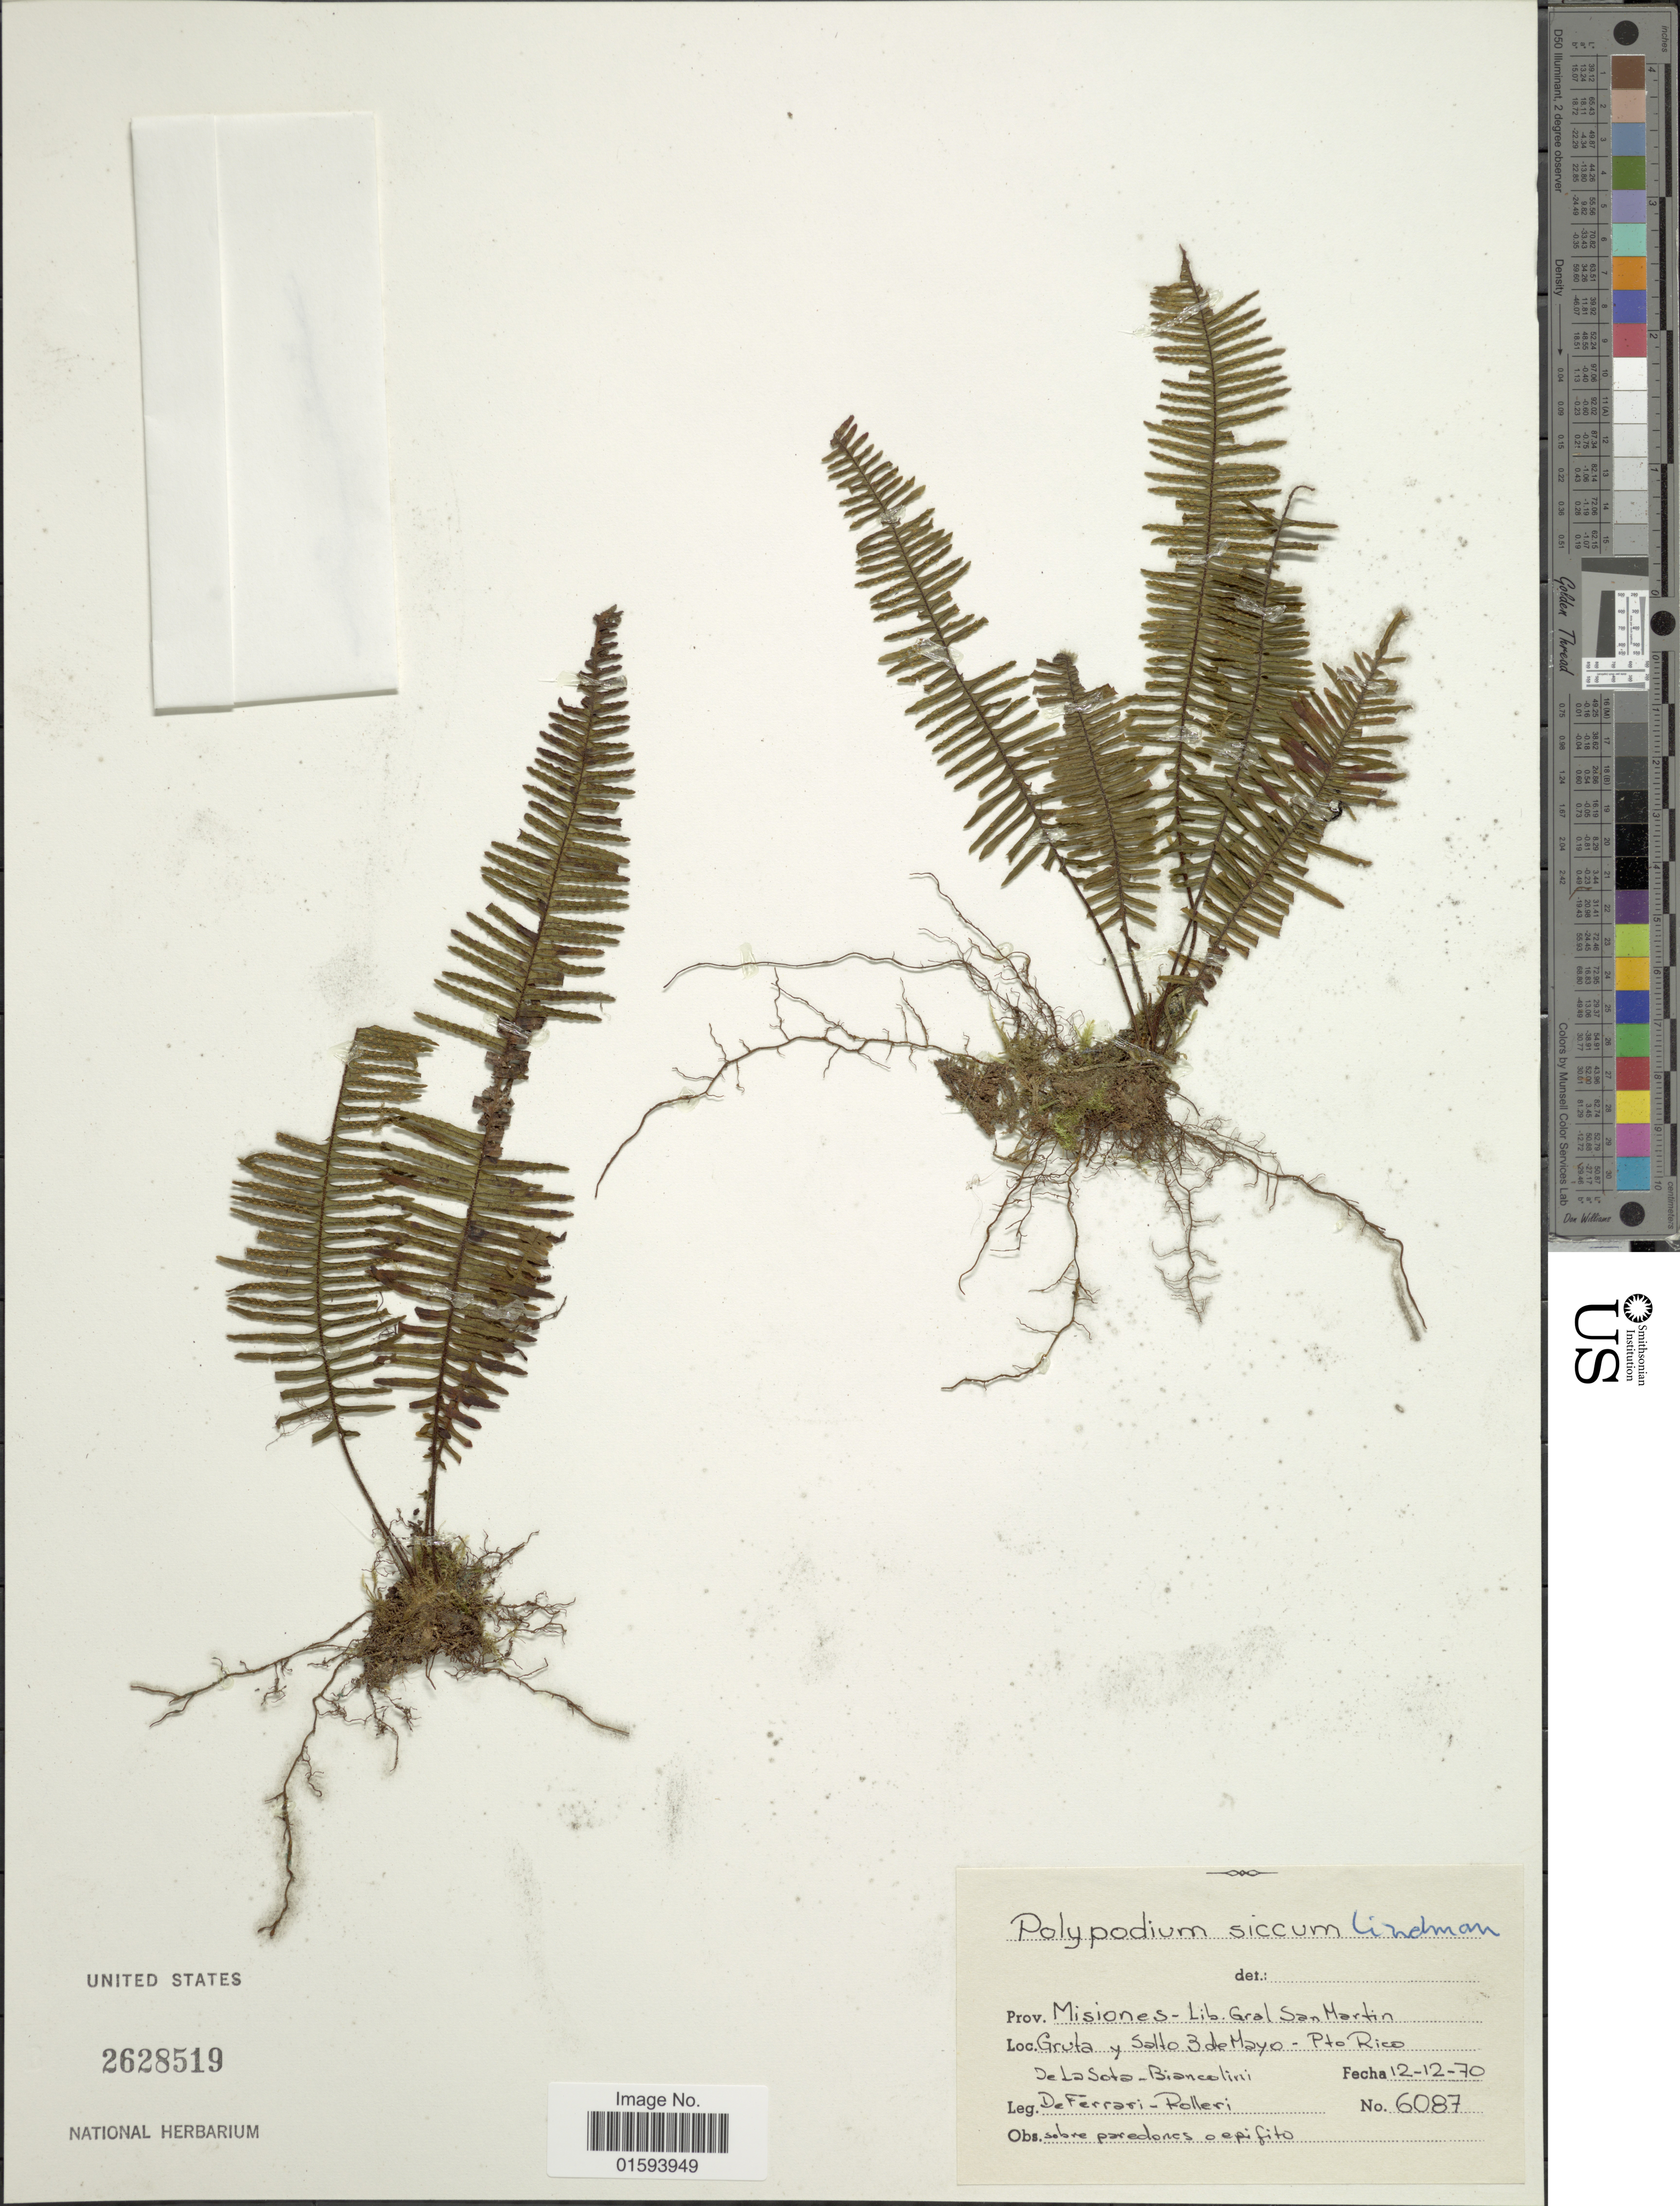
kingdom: Plantae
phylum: Tracheophyta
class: Polypodiopsida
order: Polypodiales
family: Polypodiaceae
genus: Pecluma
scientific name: Pecluma sicca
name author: (Lindm.) Price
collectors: de la Sota, Biancolini, De Ferrari & Rolleri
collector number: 6087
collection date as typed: Transcribed d/m/y: 12/12/70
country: Argentina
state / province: Misiones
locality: Prov. Misiones- Lib. Gral. San Martin, Gruta y Sallo 3 de Mayo- Puerto Rico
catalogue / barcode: US 2628519